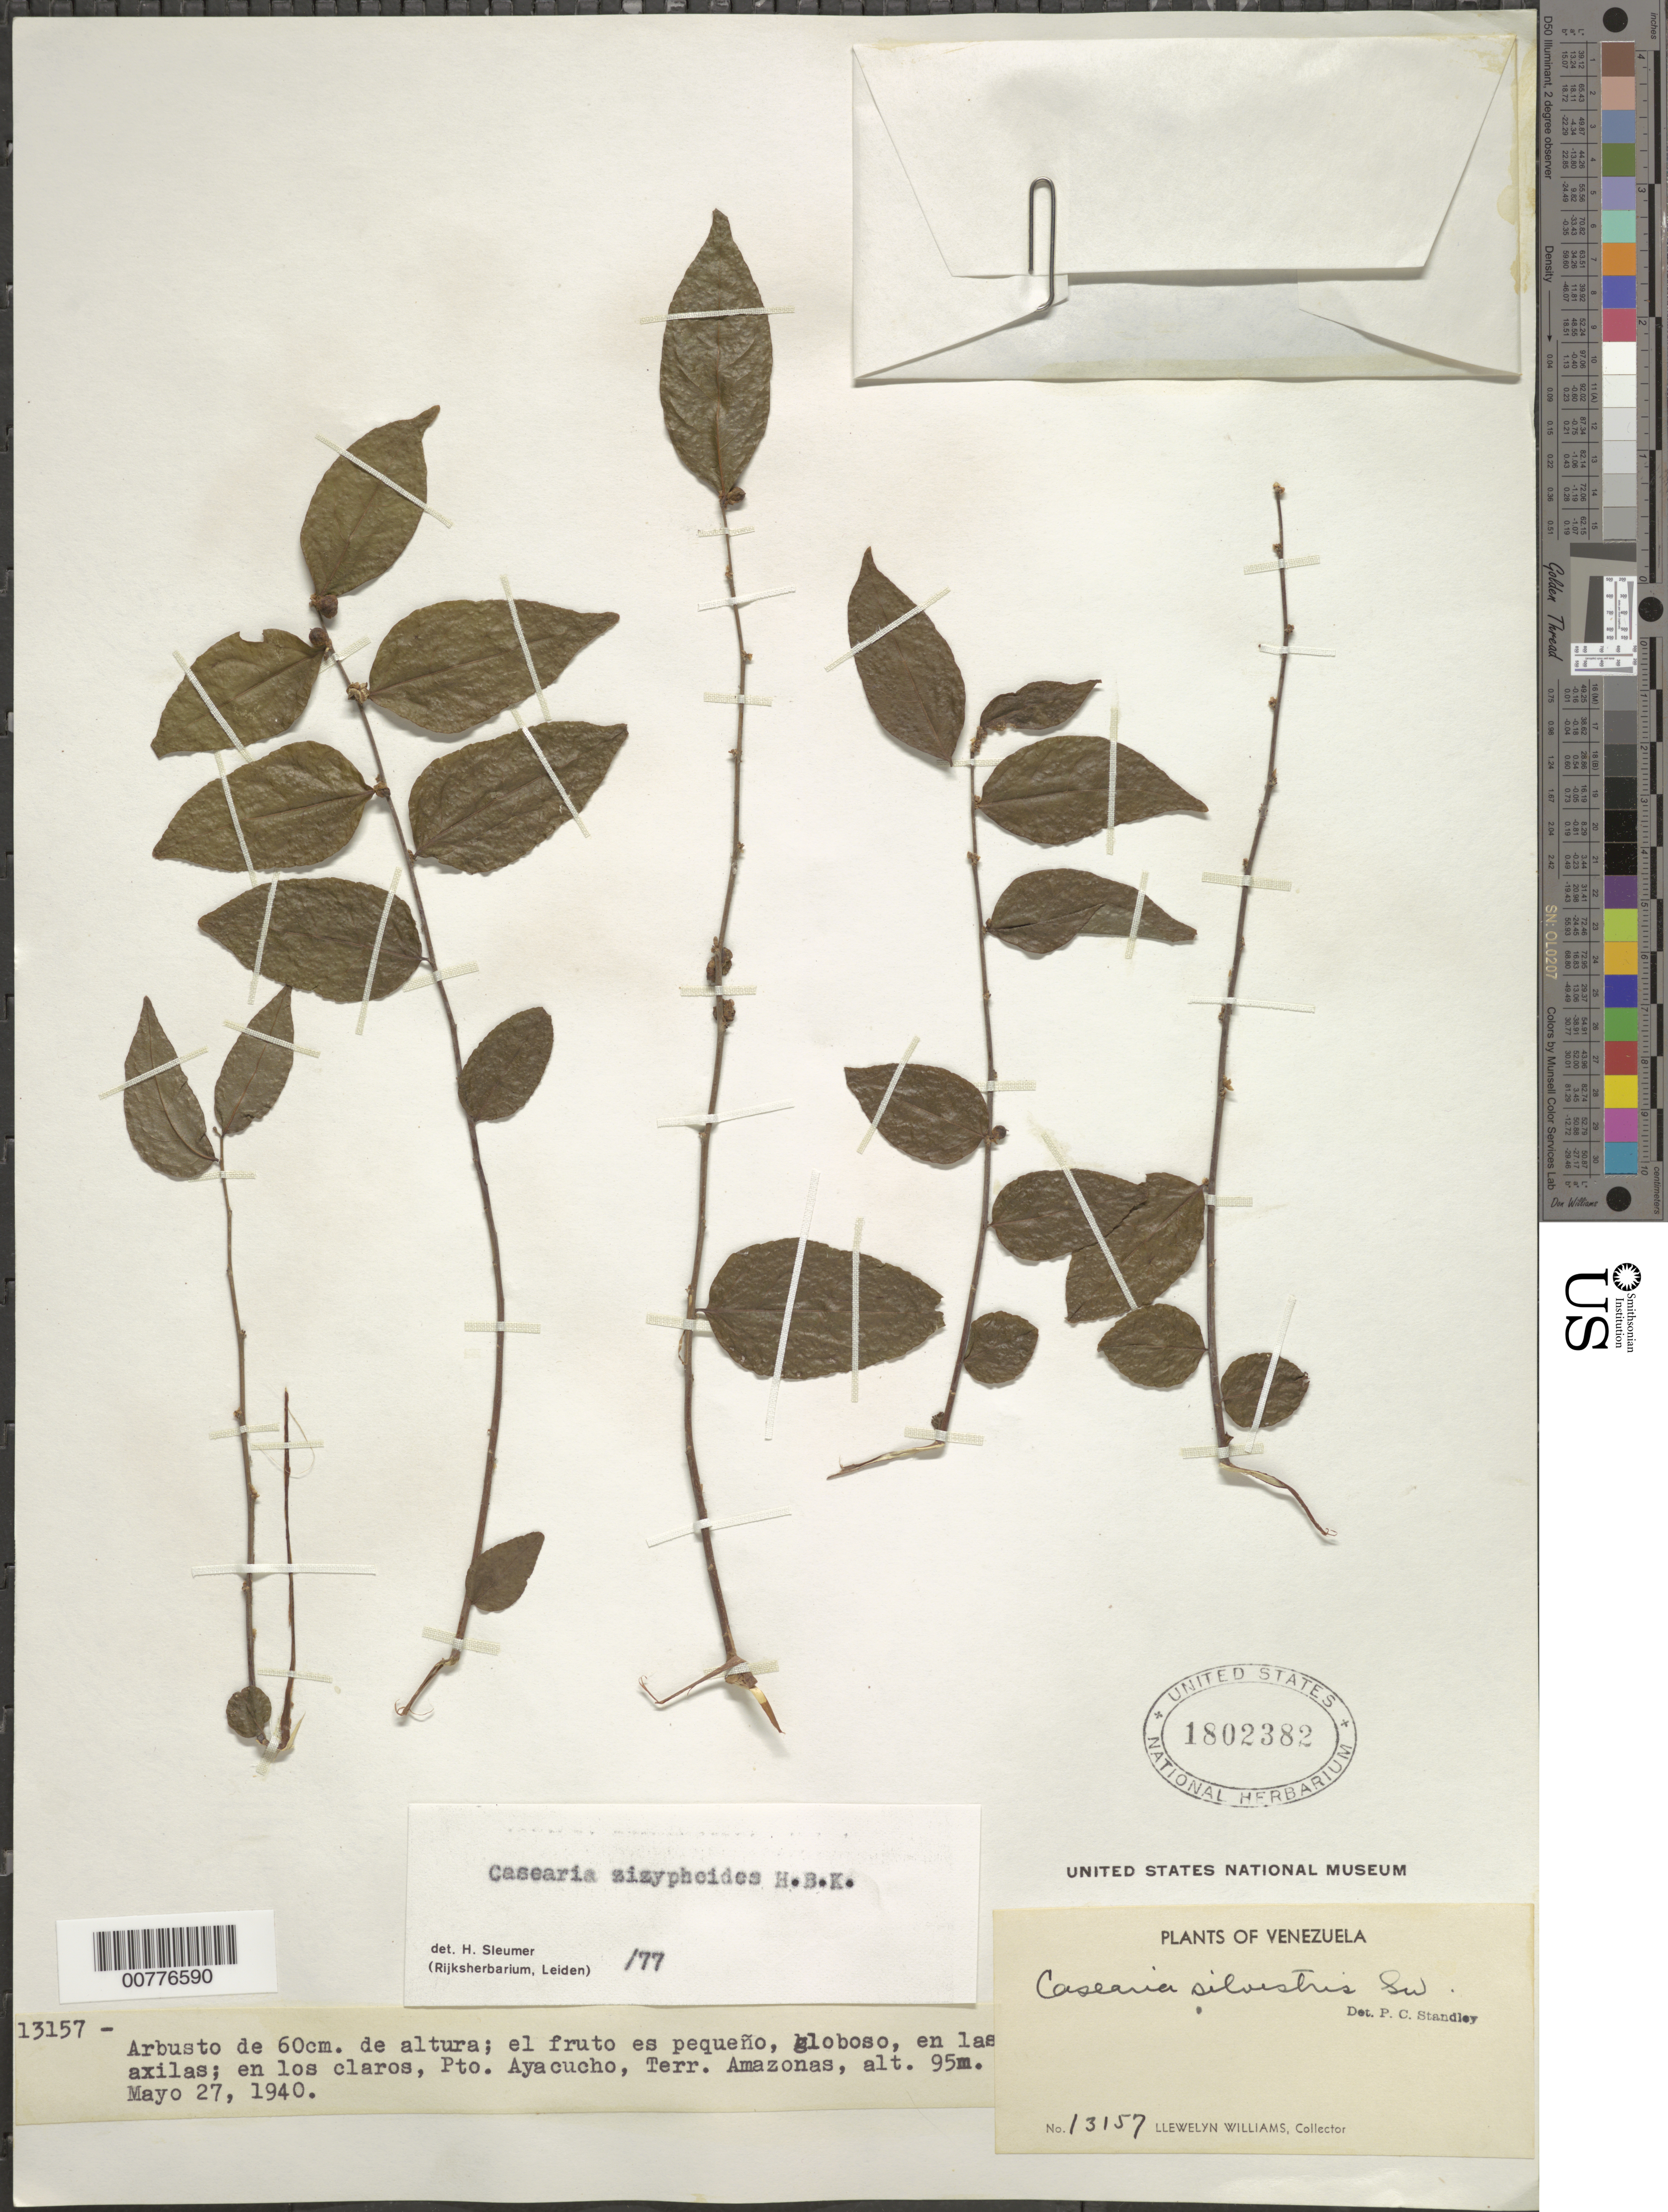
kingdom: Plantae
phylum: Tracheophyta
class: Magnoliopsida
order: Malpighiales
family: Salicaceae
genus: Casearia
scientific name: Casearia zizyphoides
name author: Kunth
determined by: Sleumer, H. O.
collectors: Ll. Williams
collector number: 13157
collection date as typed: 30-May-40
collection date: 1940-05-30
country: Venezuela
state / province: Amazonas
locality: Puerto Ayacucho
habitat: En los claros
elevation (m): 95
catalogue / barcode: US 1802382